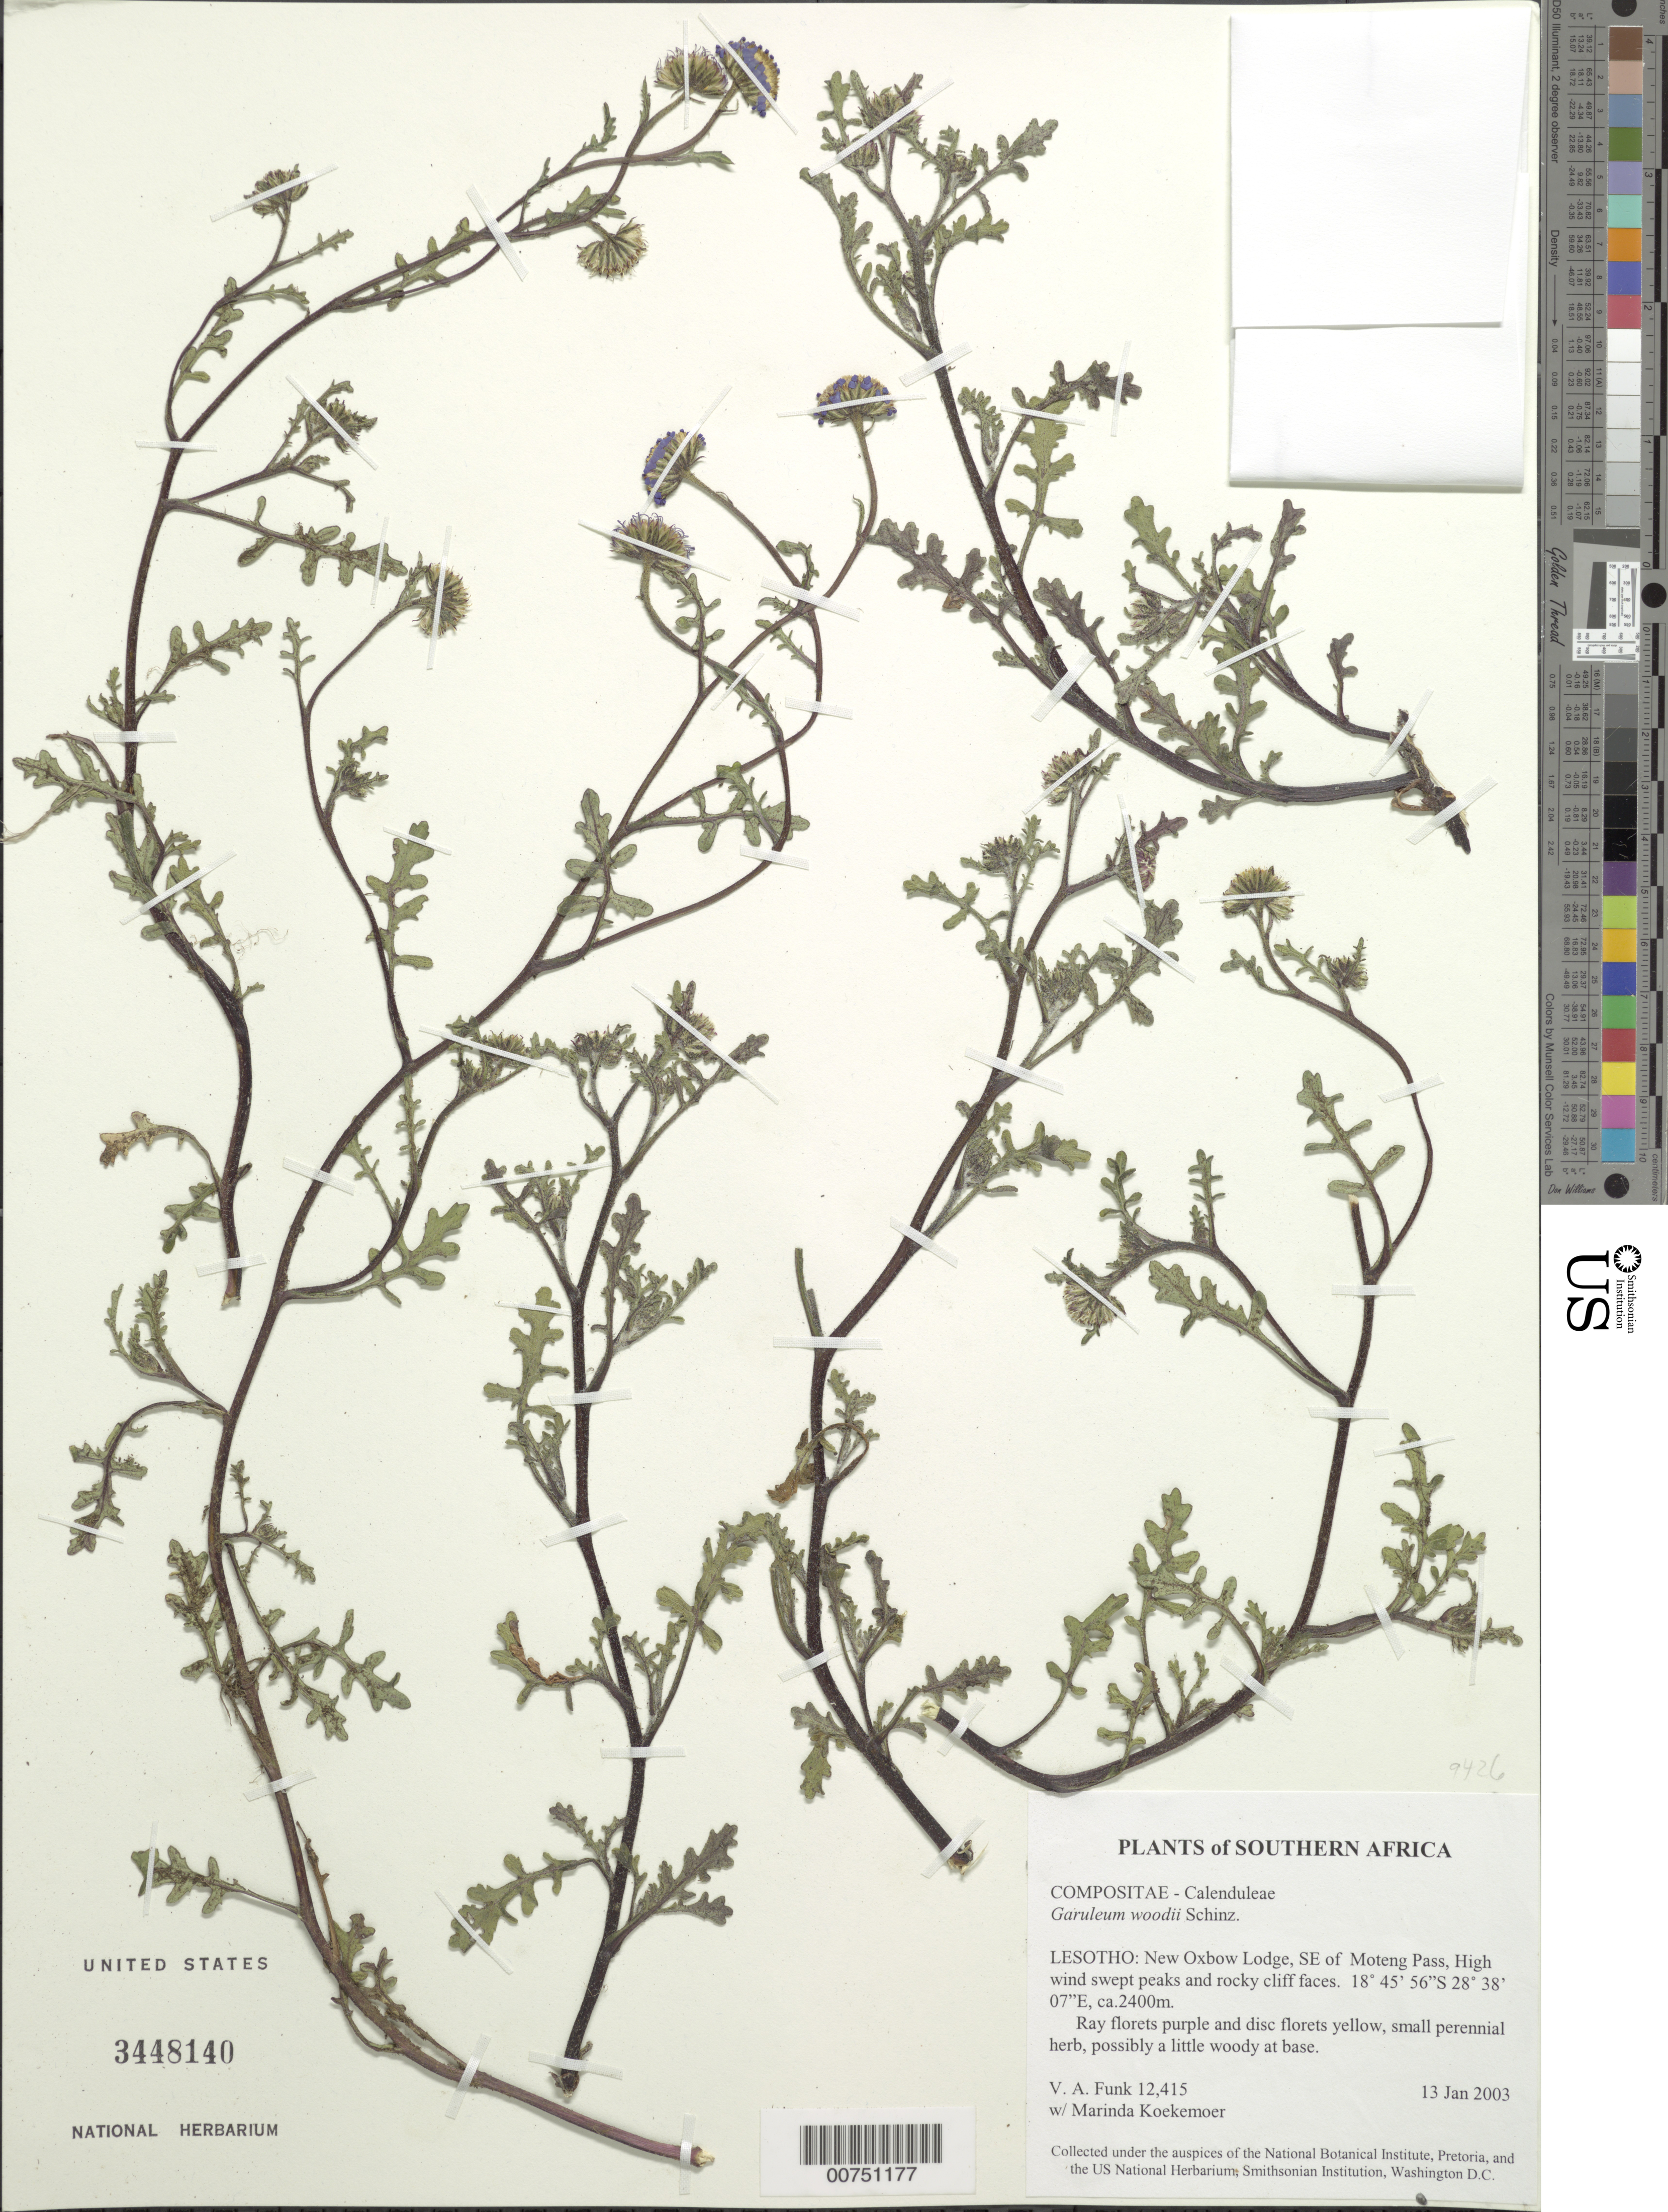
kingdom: Plantae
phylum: Tracheophyta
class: Magnoliopsida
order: Asterales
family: Asteraceae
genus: Garuleum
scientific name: Garuleum woodii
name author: Schinz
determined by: Funk, Vicki A., (BOT), Smithsonian Institution - National Museum of Natural History (UNITED STATES)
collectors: V. Funk & M. Koekemoer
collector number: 12415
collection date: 2003-01-13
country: Lesotho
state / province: Butha-Buthe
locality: New Oxbow Lodge, SE of Moteng Pass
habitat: High wind swept peaks and rocky cliff faces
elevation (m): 2400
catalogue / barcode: US 3448140